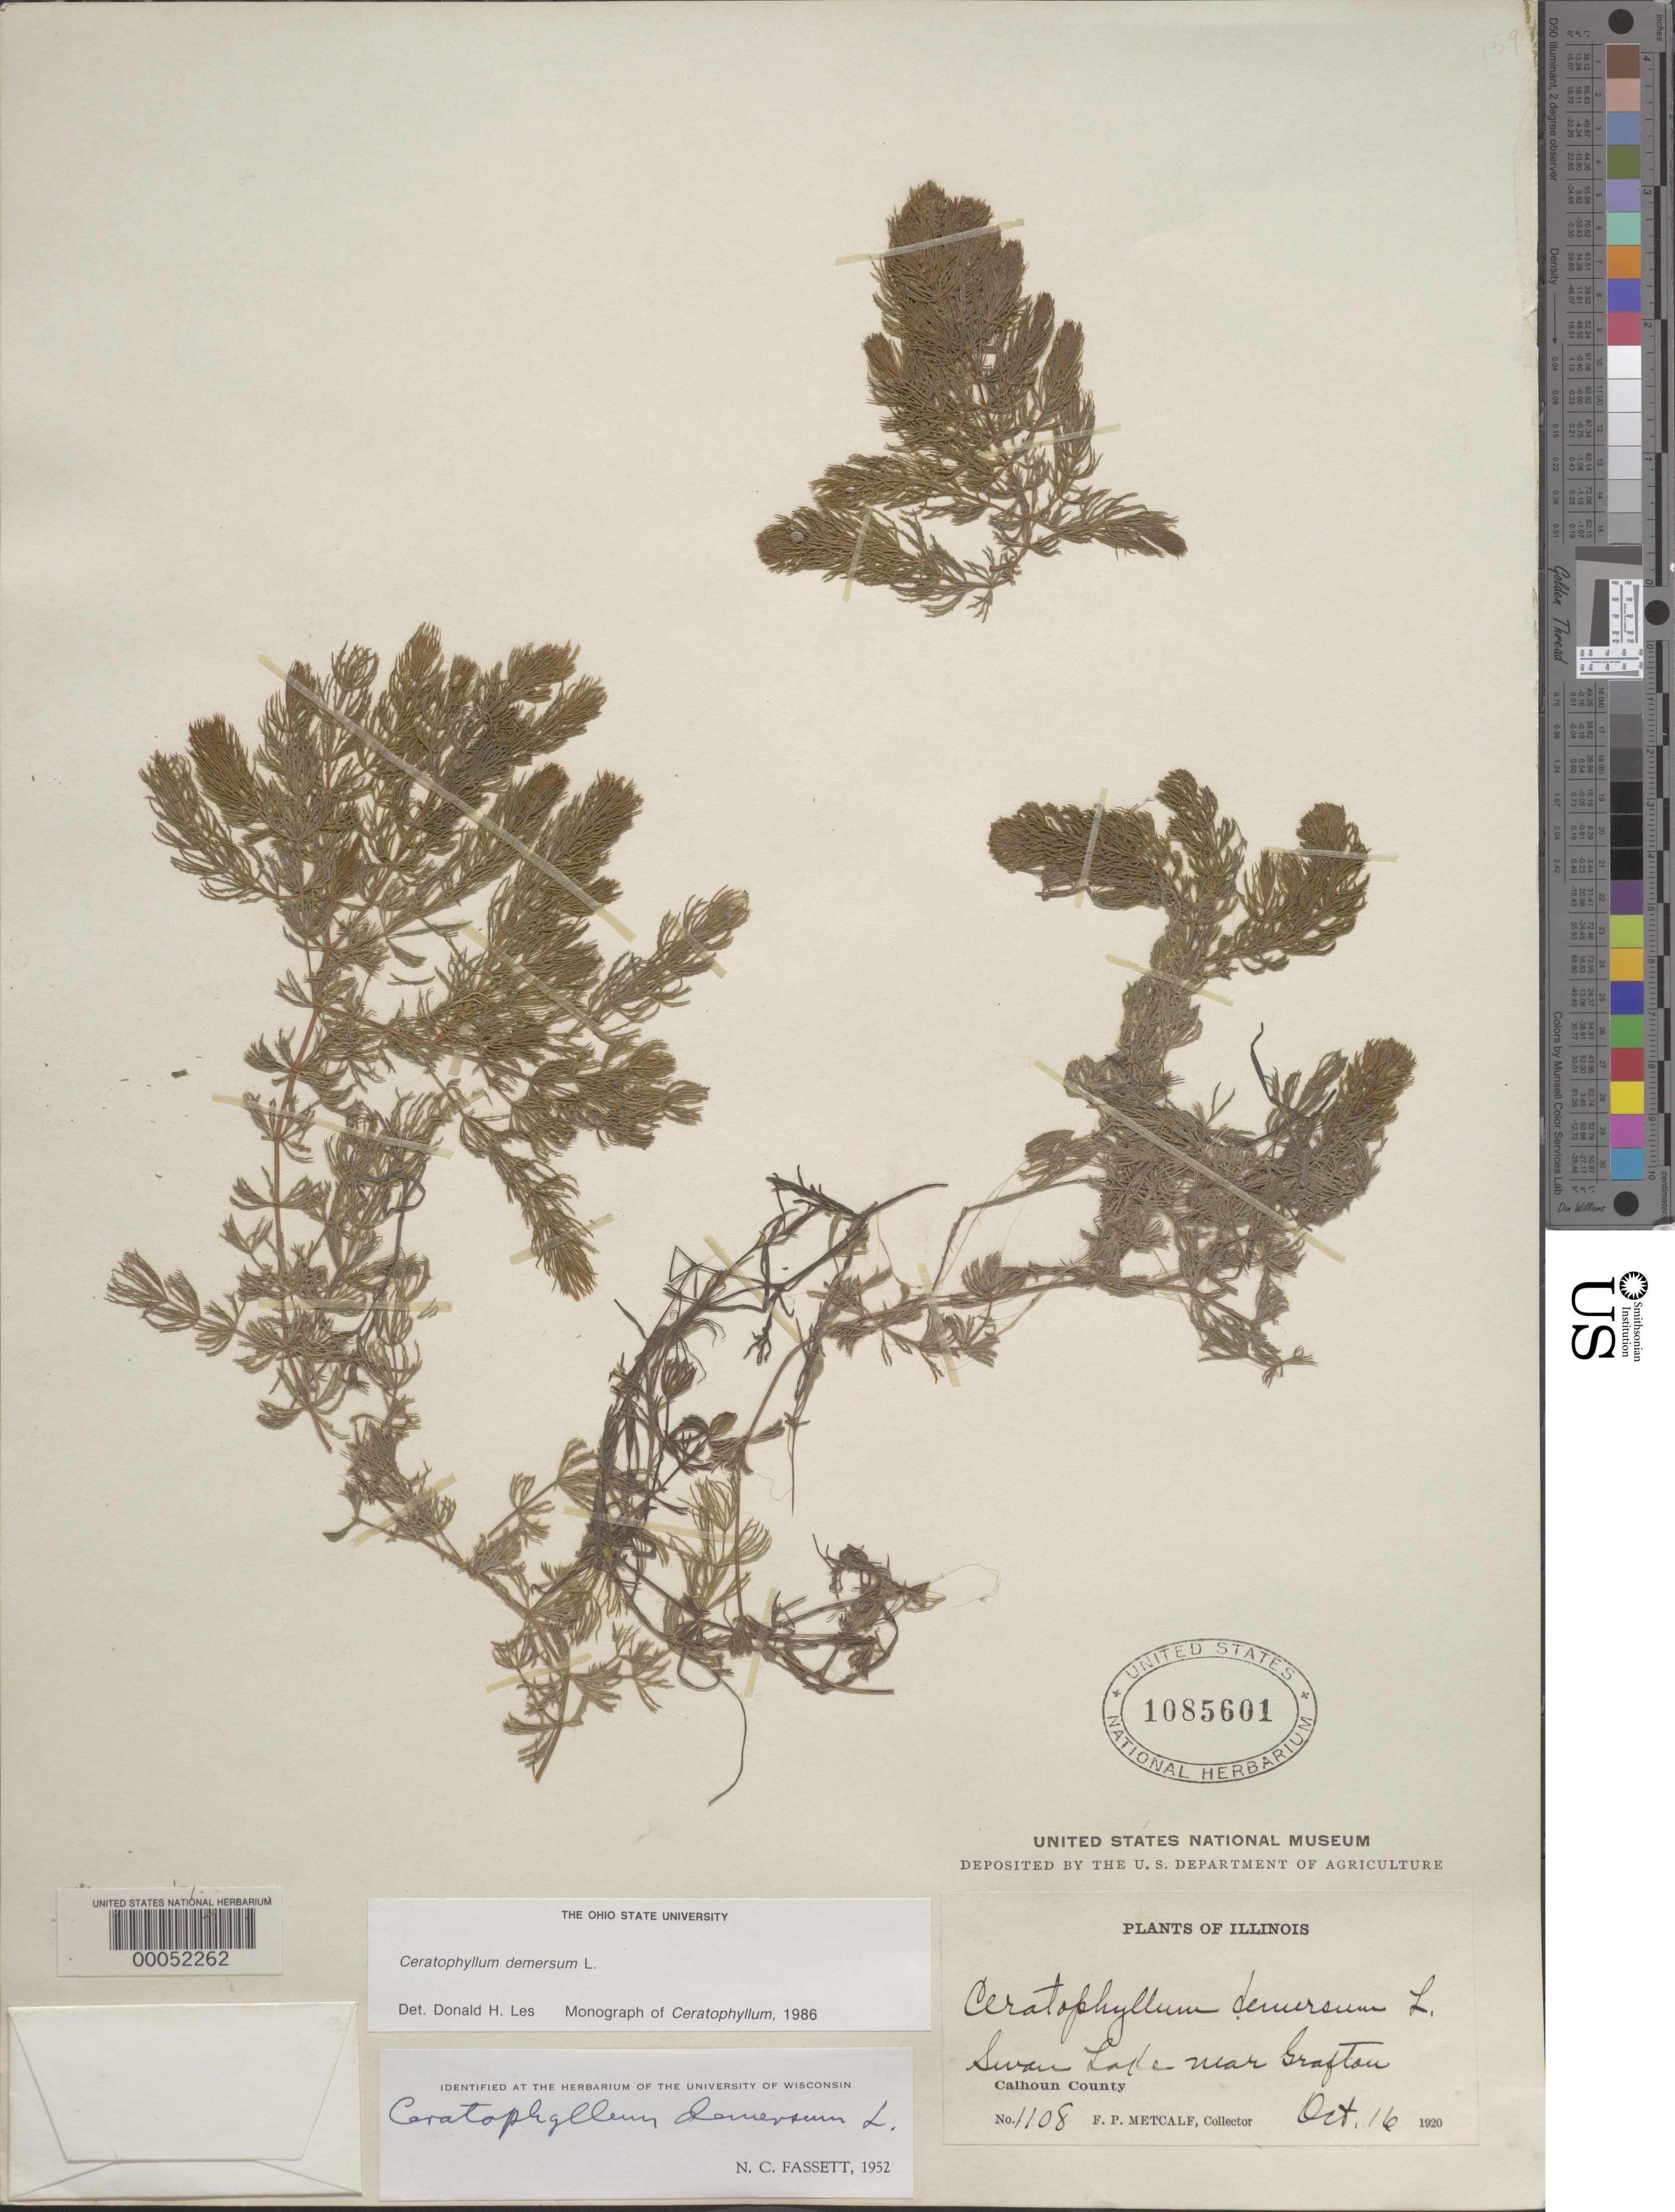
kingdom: Plantae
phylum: Tracheophyta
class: Magnoliopsida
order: Ceratophyllales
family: Ceratophyllaceae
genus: Ceratophyllum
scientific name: Ceratophyllum demersum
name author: L.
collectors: F. P. Metcalf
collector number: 1108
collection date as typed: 16 Oct 1920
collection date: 1920-10-16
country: United States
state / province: Illinois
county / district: Calhoun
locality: Near graftan, swan lake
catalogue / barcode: US 1085601